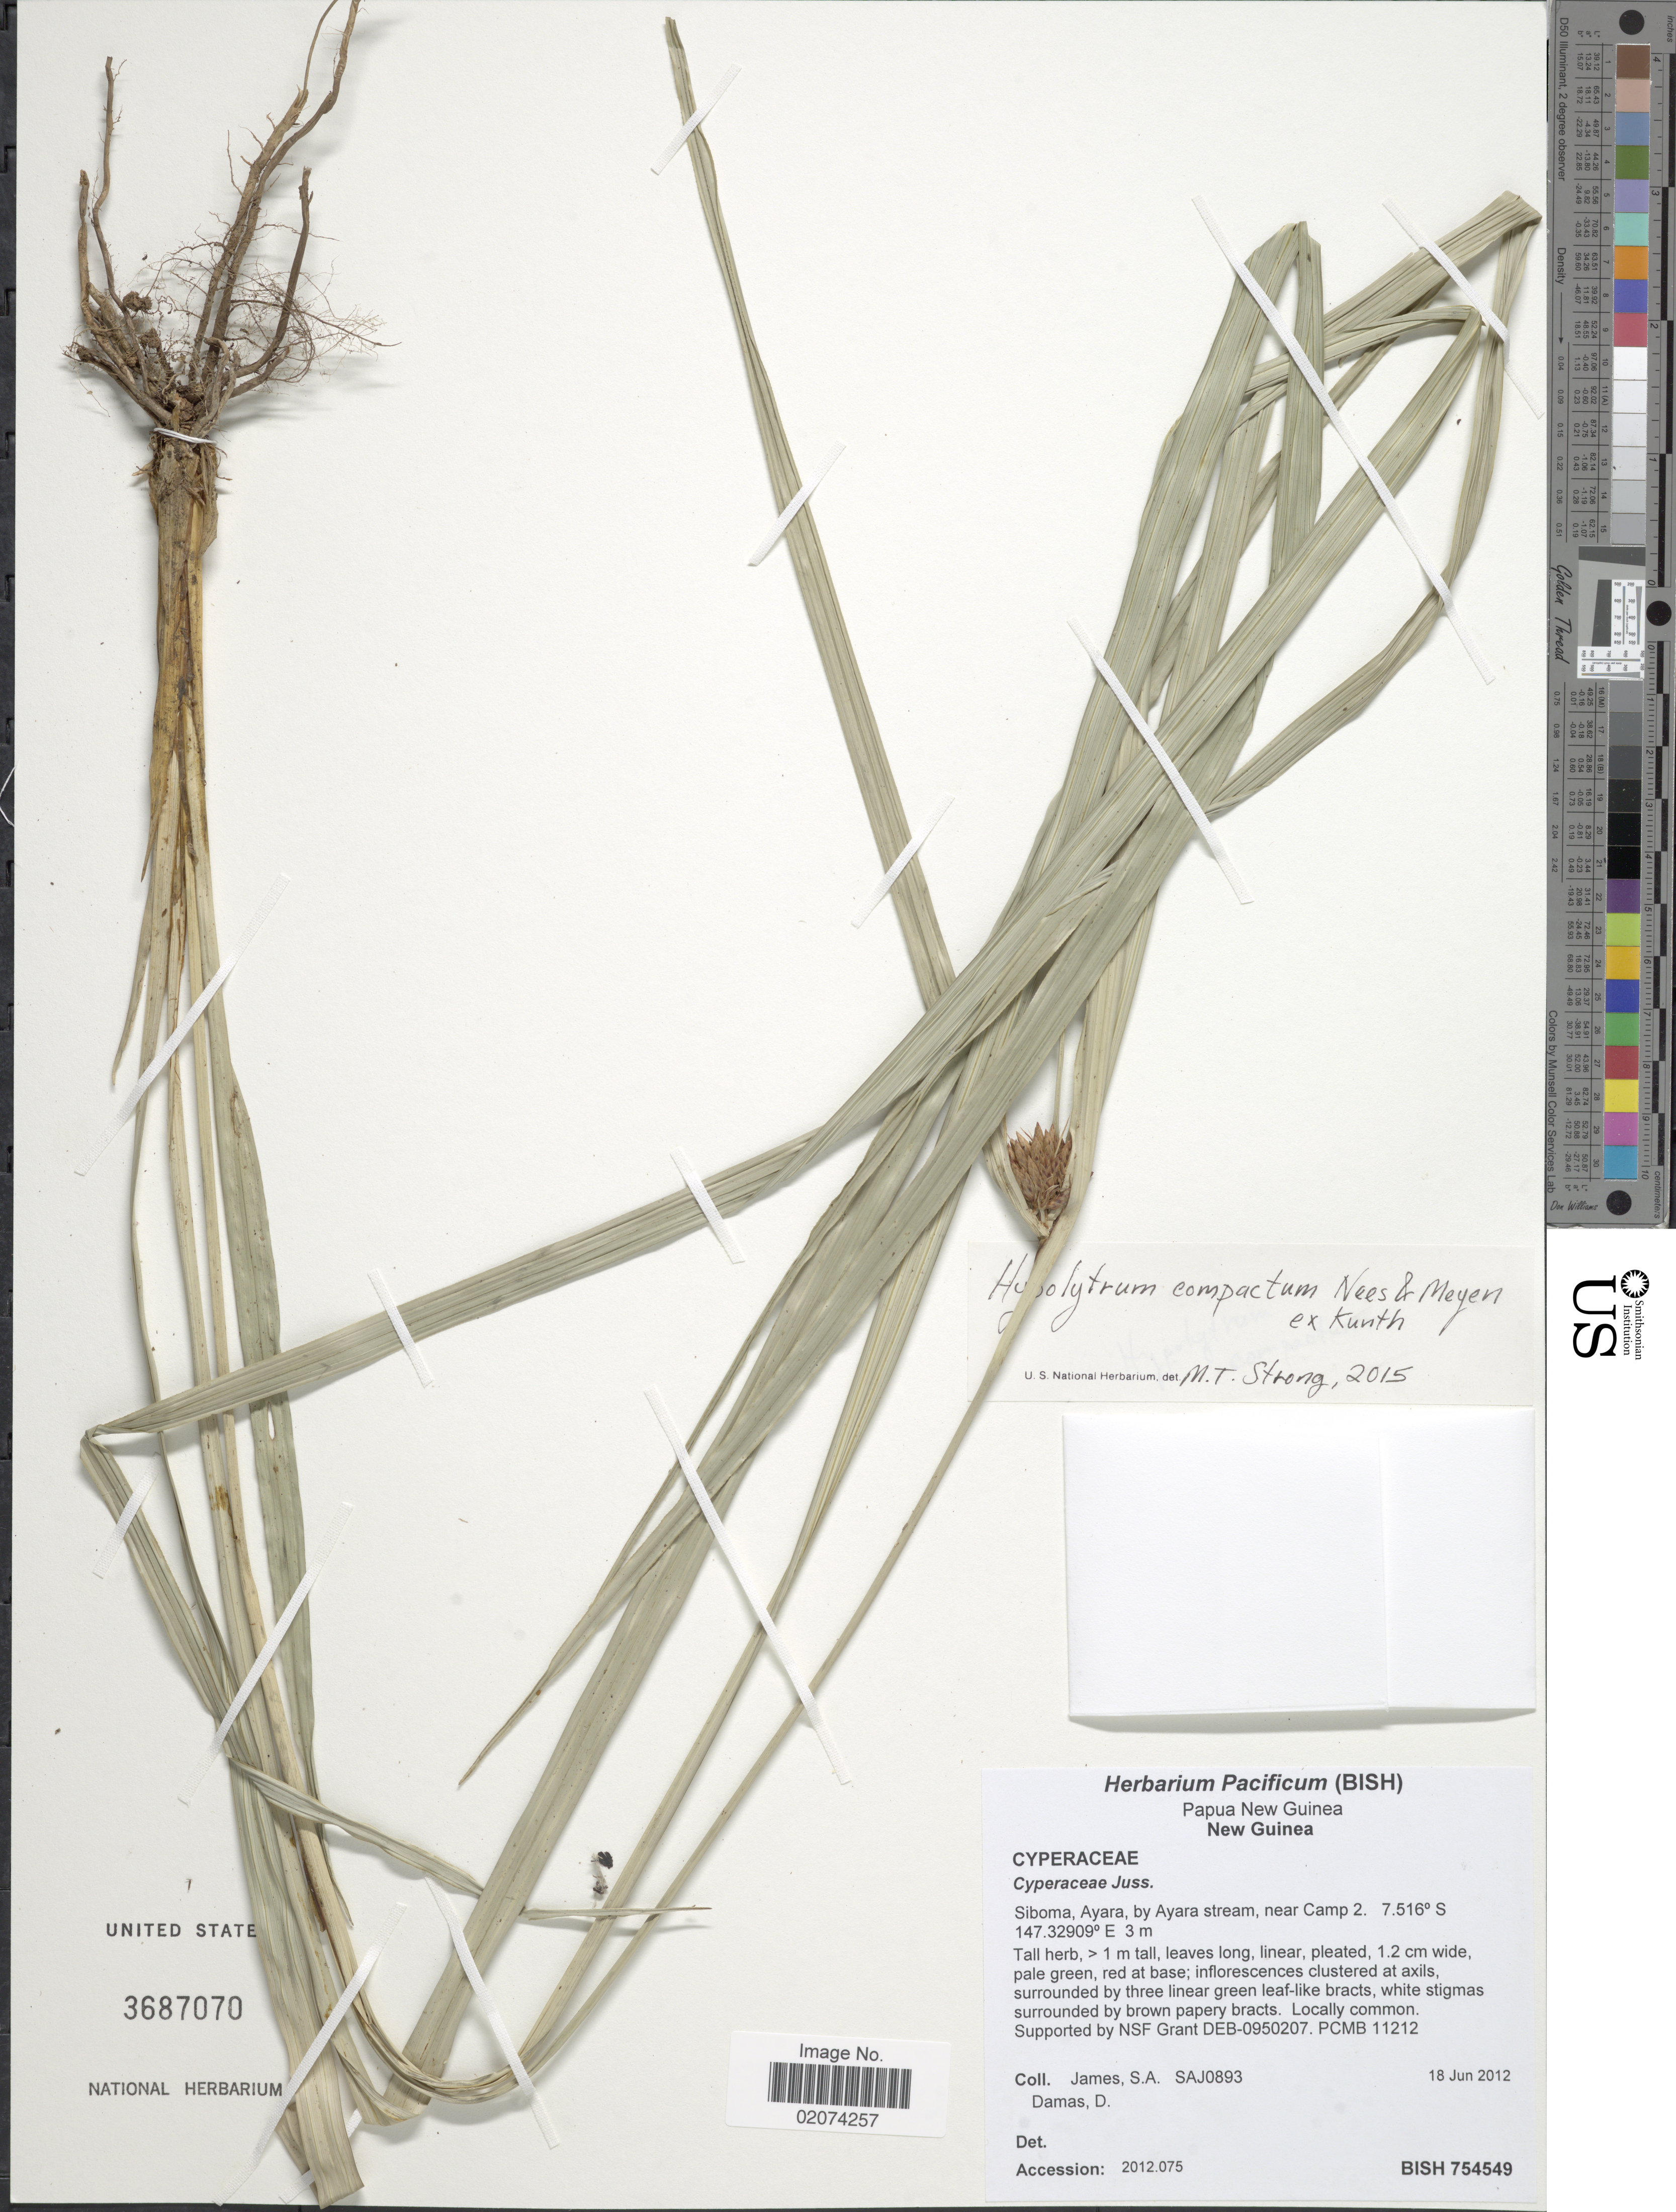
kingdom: Plantae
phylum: Tracheophyta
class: Liliopsida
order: Poales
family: Cyperaceae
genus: Hypolytrum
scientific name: Hypolytrum compactum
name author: Nees & Meyen ex Kunth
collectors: S. James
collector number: SAJ0893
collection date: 2012-06-18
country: Papua New Guinea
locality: New Guinea. Siboma, Ayara, by Ayara stream, near Camp 2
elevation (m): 3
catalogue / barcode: US 3687070